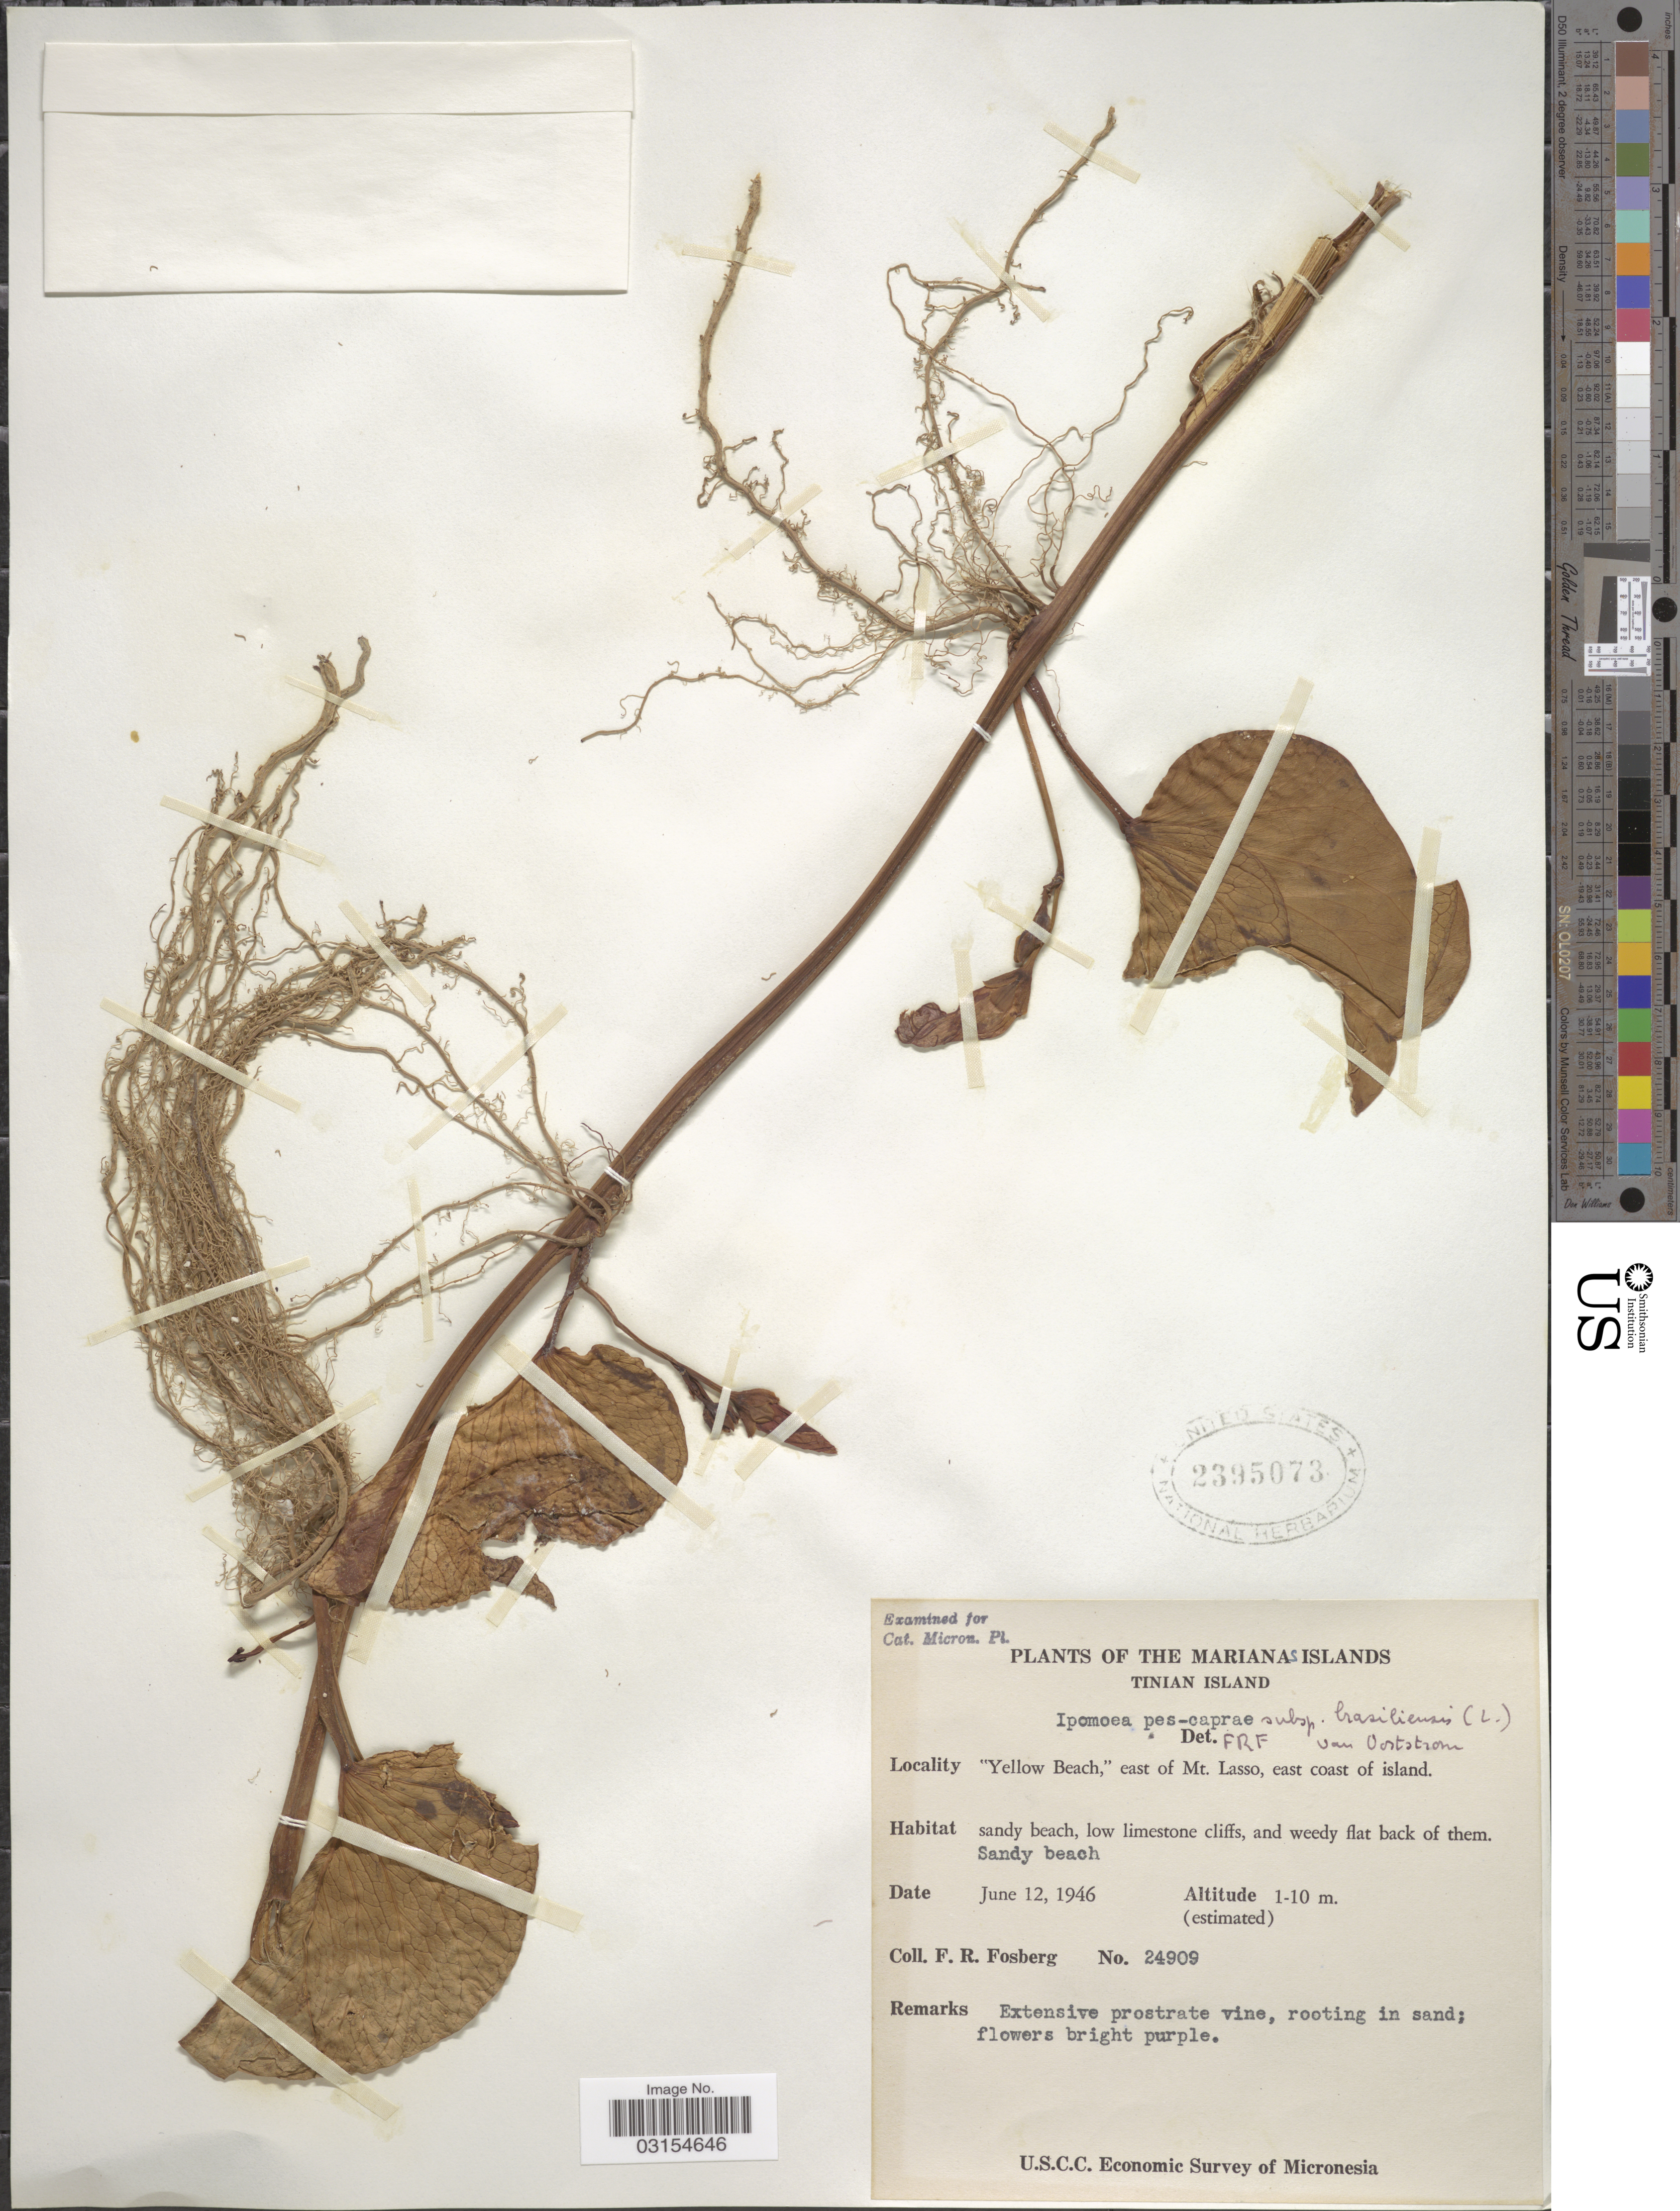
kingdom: Plantae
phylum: Tracheophyta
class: Magnoliopsida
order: Solanales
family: Convolvulaceae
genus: Ipomoea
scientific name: Ipomoea pes-caprae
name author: (L.) R. Br.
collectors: F. R. Fosberg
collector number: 24909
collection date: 1946-06-12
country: Northern Mariana Islands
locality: Marianas Islands. Tinian Island. "Yellow Beach", east of Mt. Lasso, east coast of island.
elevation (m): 1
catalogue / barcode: US 2395073